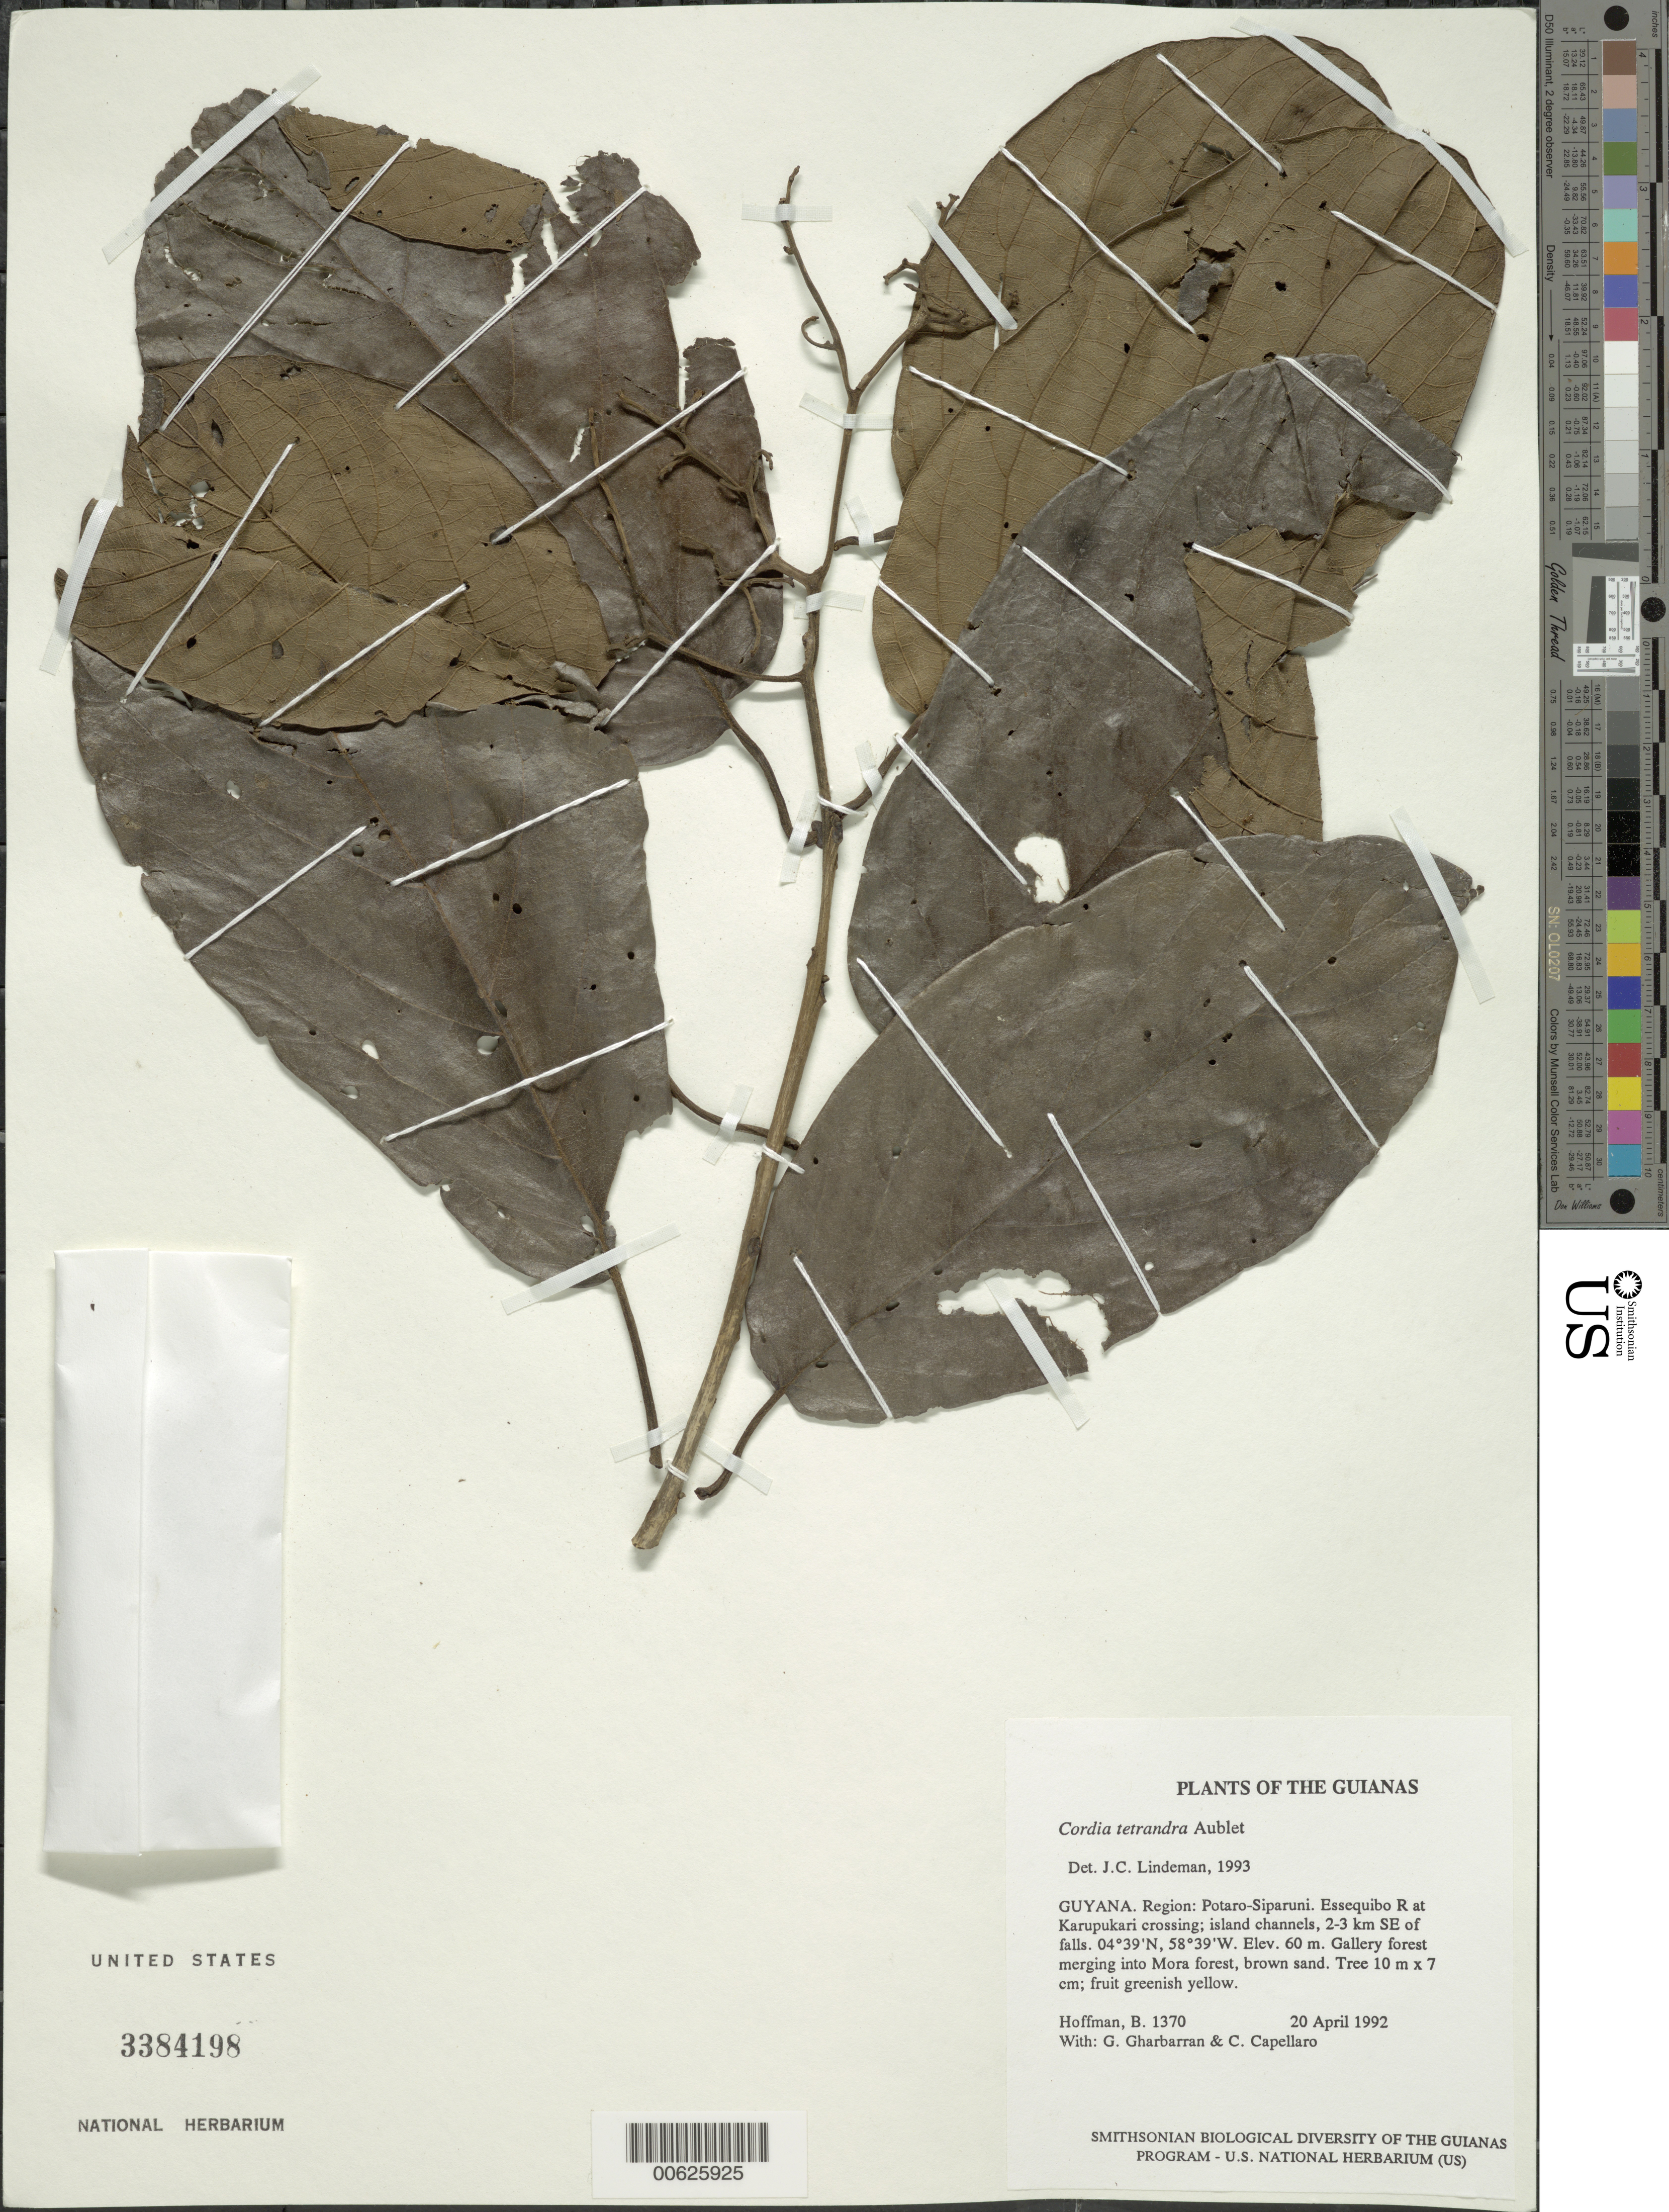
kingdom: Plantae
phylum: Tracheophyta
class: Magnoliopsida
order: Boraginales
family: Cordiaceae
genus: Cordia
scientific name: Cordia tetrandra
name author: Aubl.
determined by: Feuillet, C.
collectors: B. Hoffman, G. Gharbarran & C. Capellaro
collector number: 1370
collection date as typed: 20 April 1992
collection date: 1992-04-20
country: Guyana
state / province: Potaro-Siparuni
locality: Essequibo River at Karupukari crossing; island channels, 2-3 km SE of falls. Iwokrama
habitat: Gallery forest merging into Mora forest, brown sand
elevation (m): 60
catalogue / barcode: US 3384198